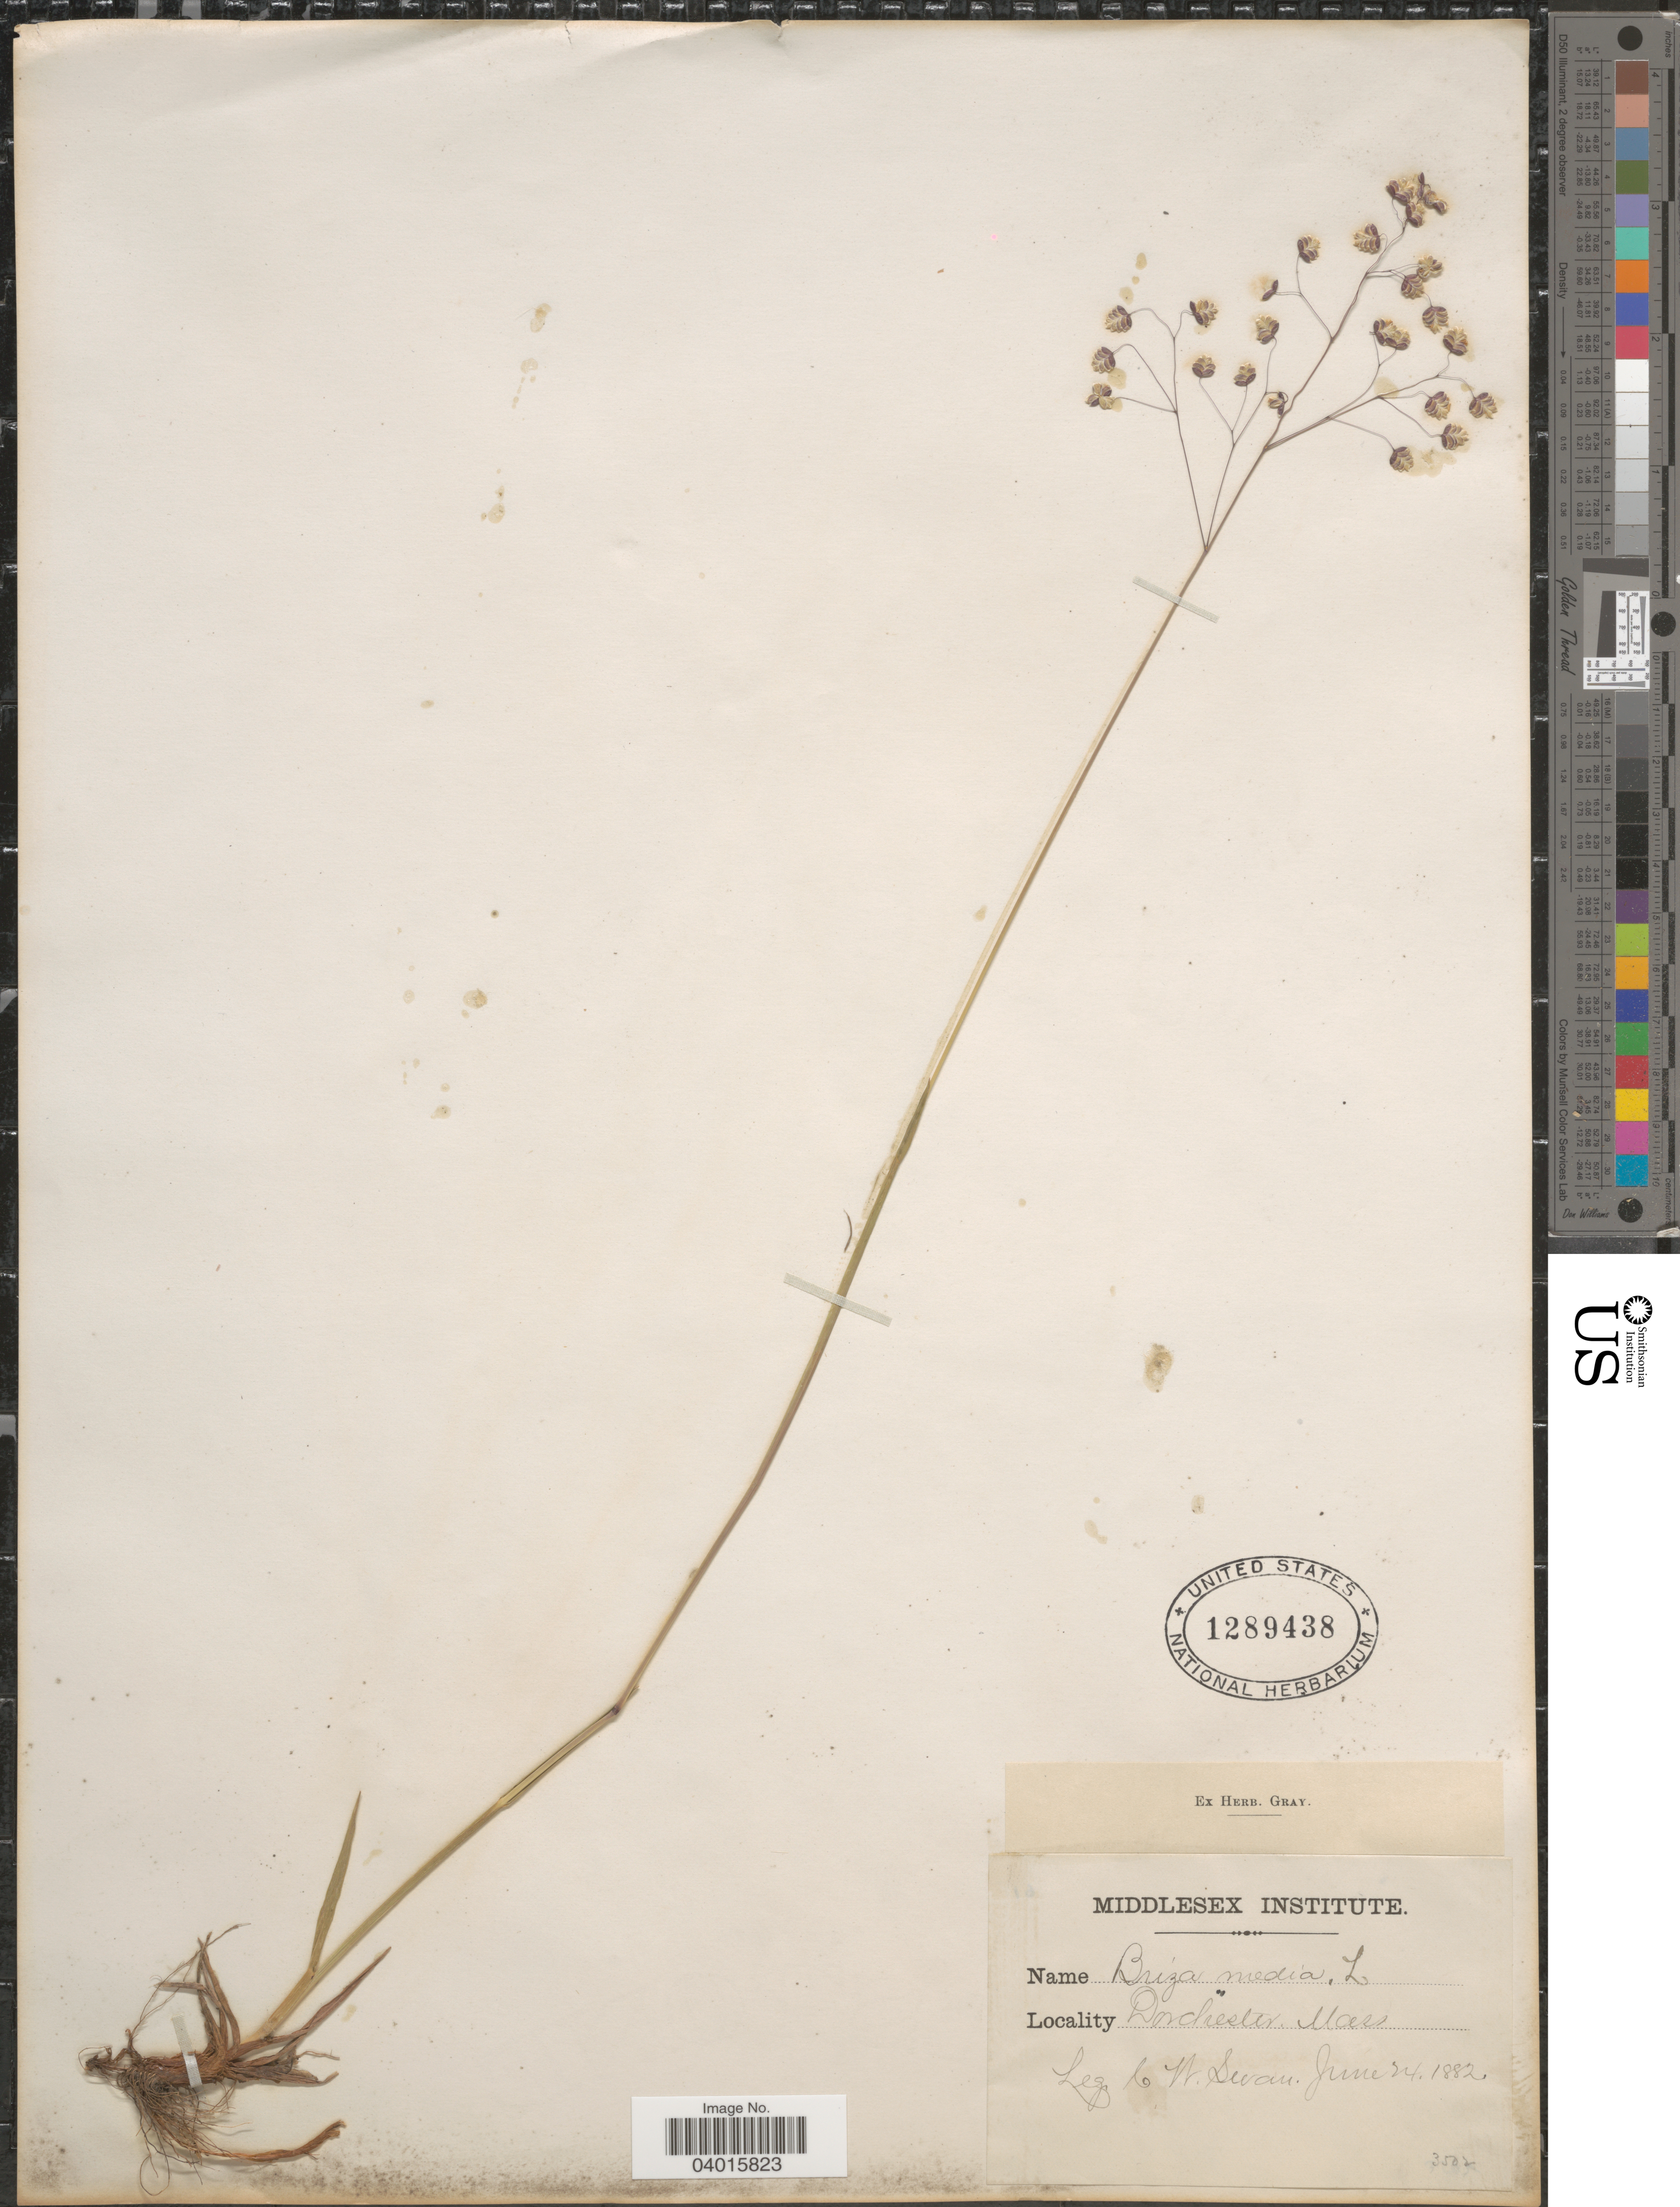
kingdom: Plantae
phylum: Tracheophyta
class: Liliopsida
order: Poales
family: Poaceae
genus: Briza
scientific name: Briza media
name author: L.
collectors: C. Swan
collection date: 1882-06-24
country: United States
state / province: Massachusetts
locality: Dorchester.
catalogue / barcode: US 1289438